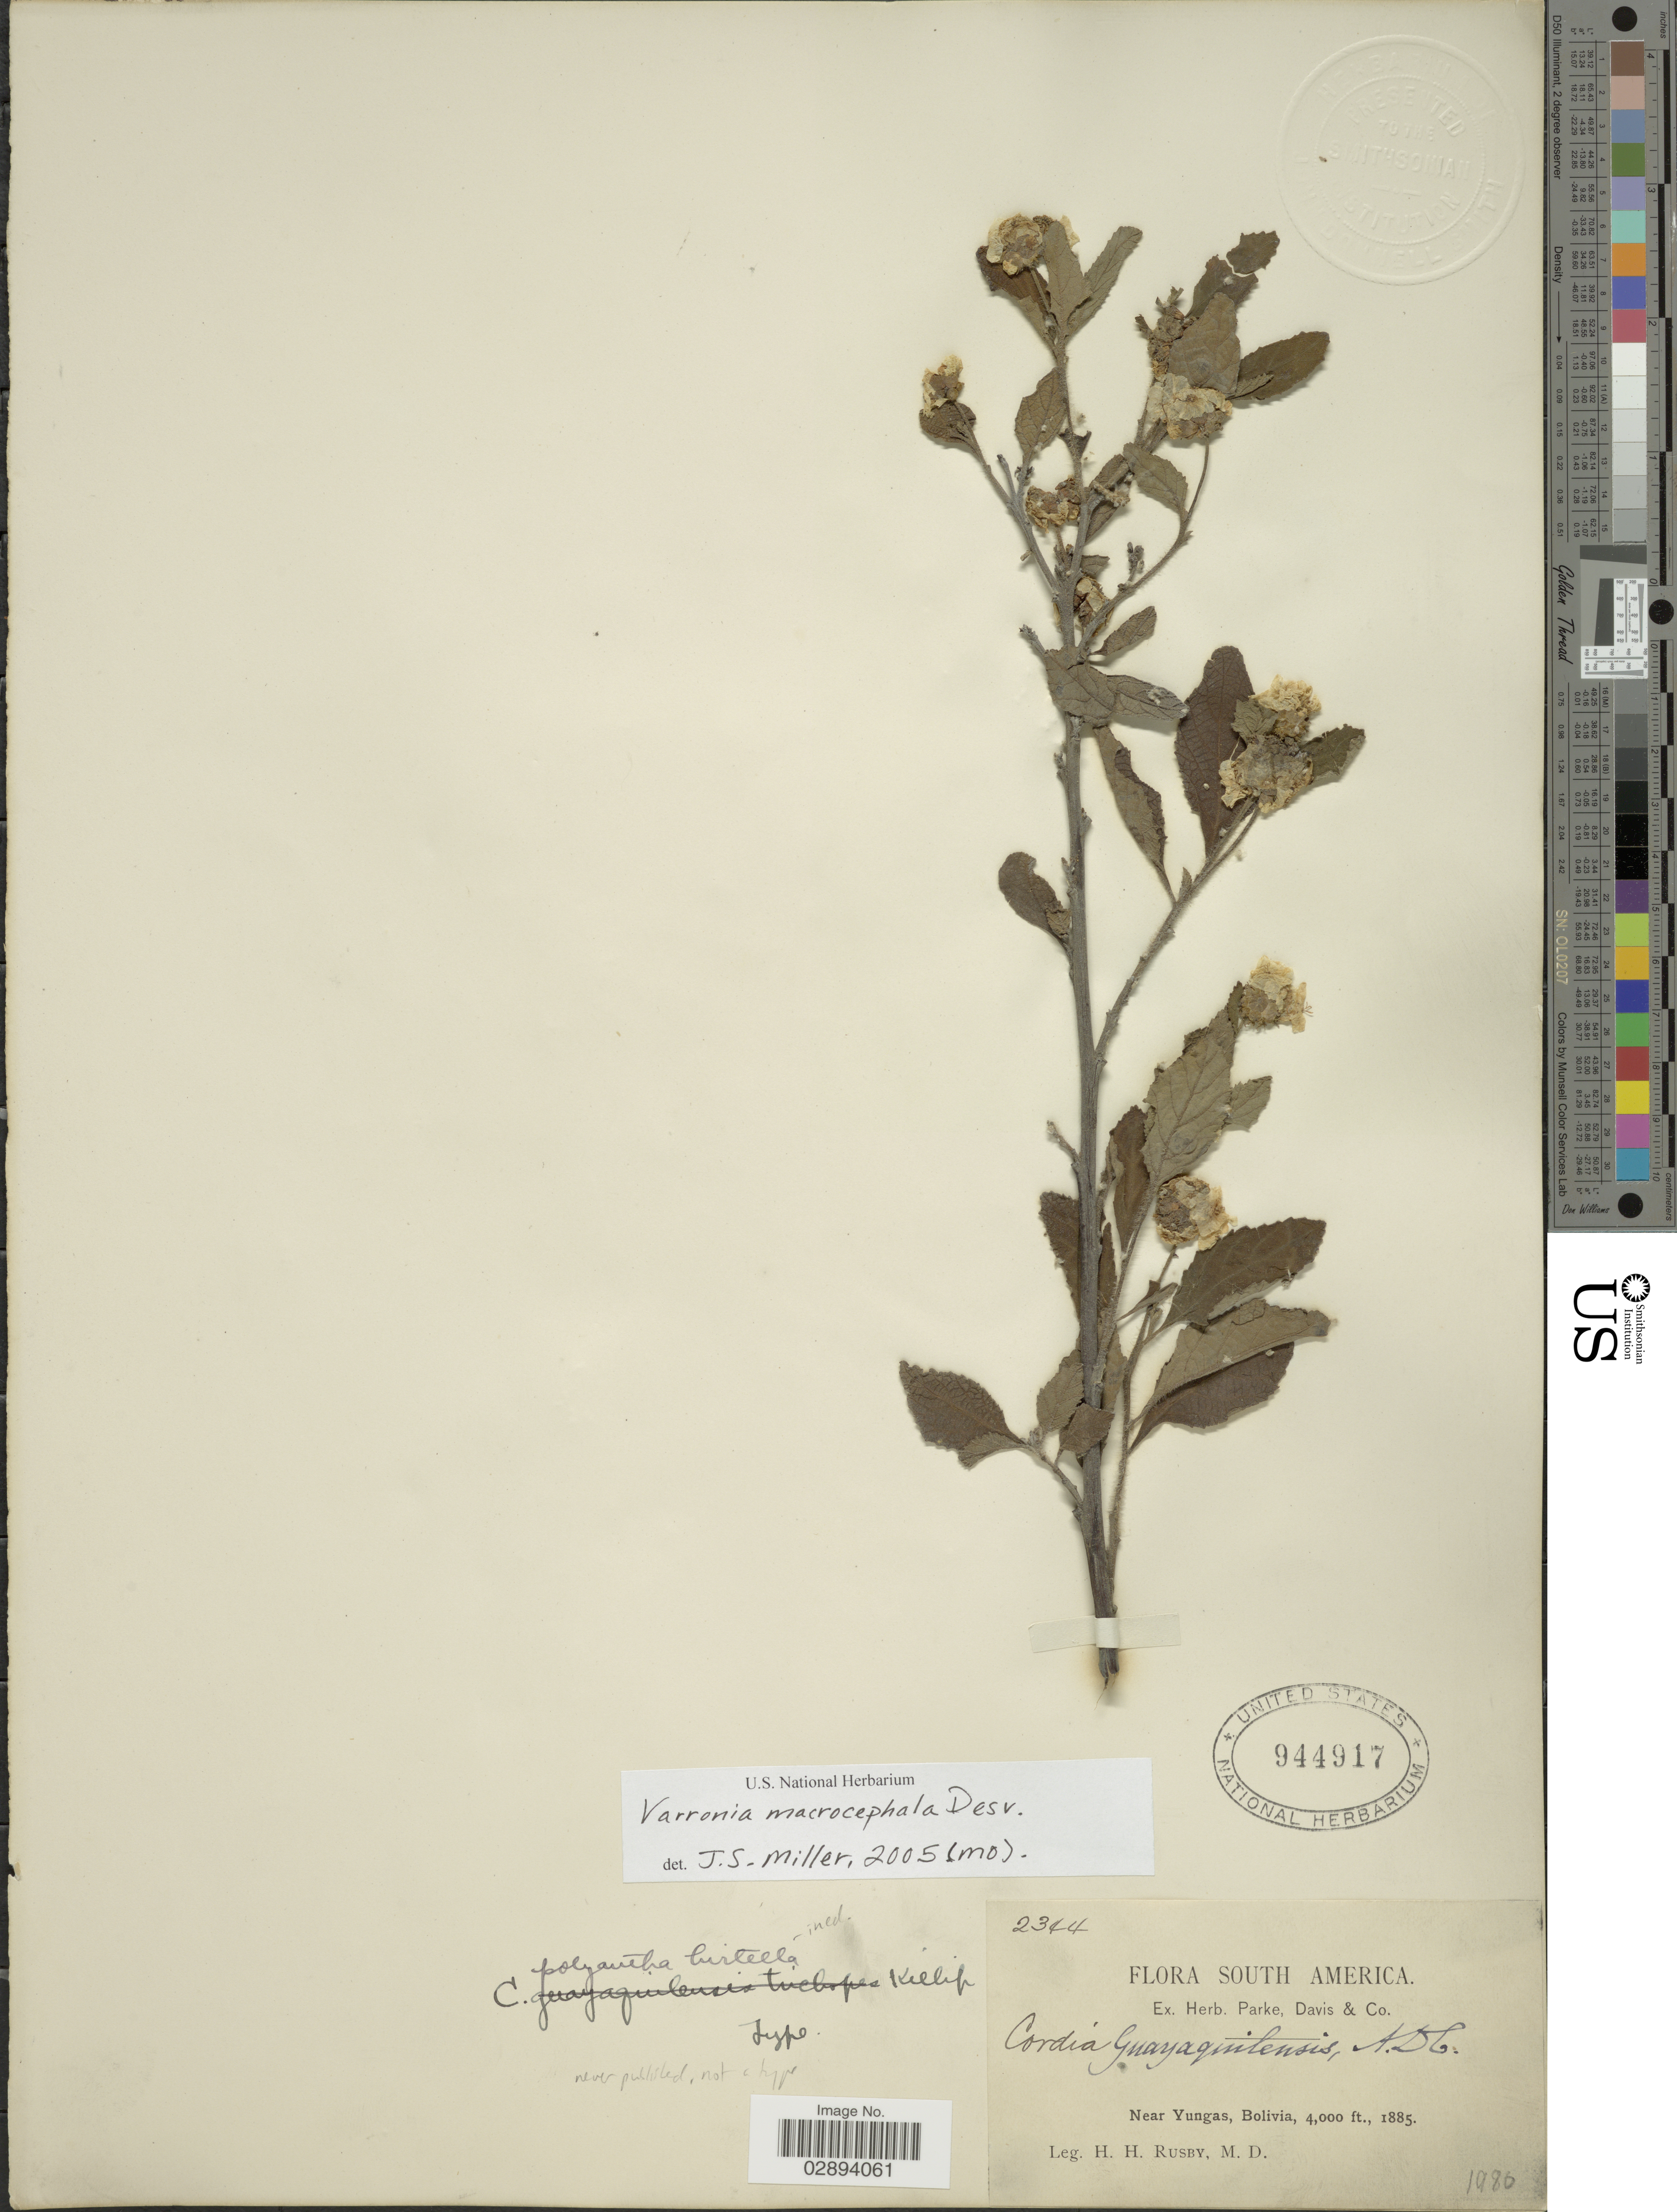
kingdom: Plantae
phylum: Tracheophyta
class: Magnoliopsida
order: Boraginales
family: Cordiaceae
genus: Varronia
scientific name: Varronia macrocephala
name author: Desv.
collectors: H. H. Rusby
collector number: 2344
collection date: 1885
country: Bolivia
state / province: La Paz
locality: Near Yungas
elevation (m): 1219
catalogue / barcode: US 944917